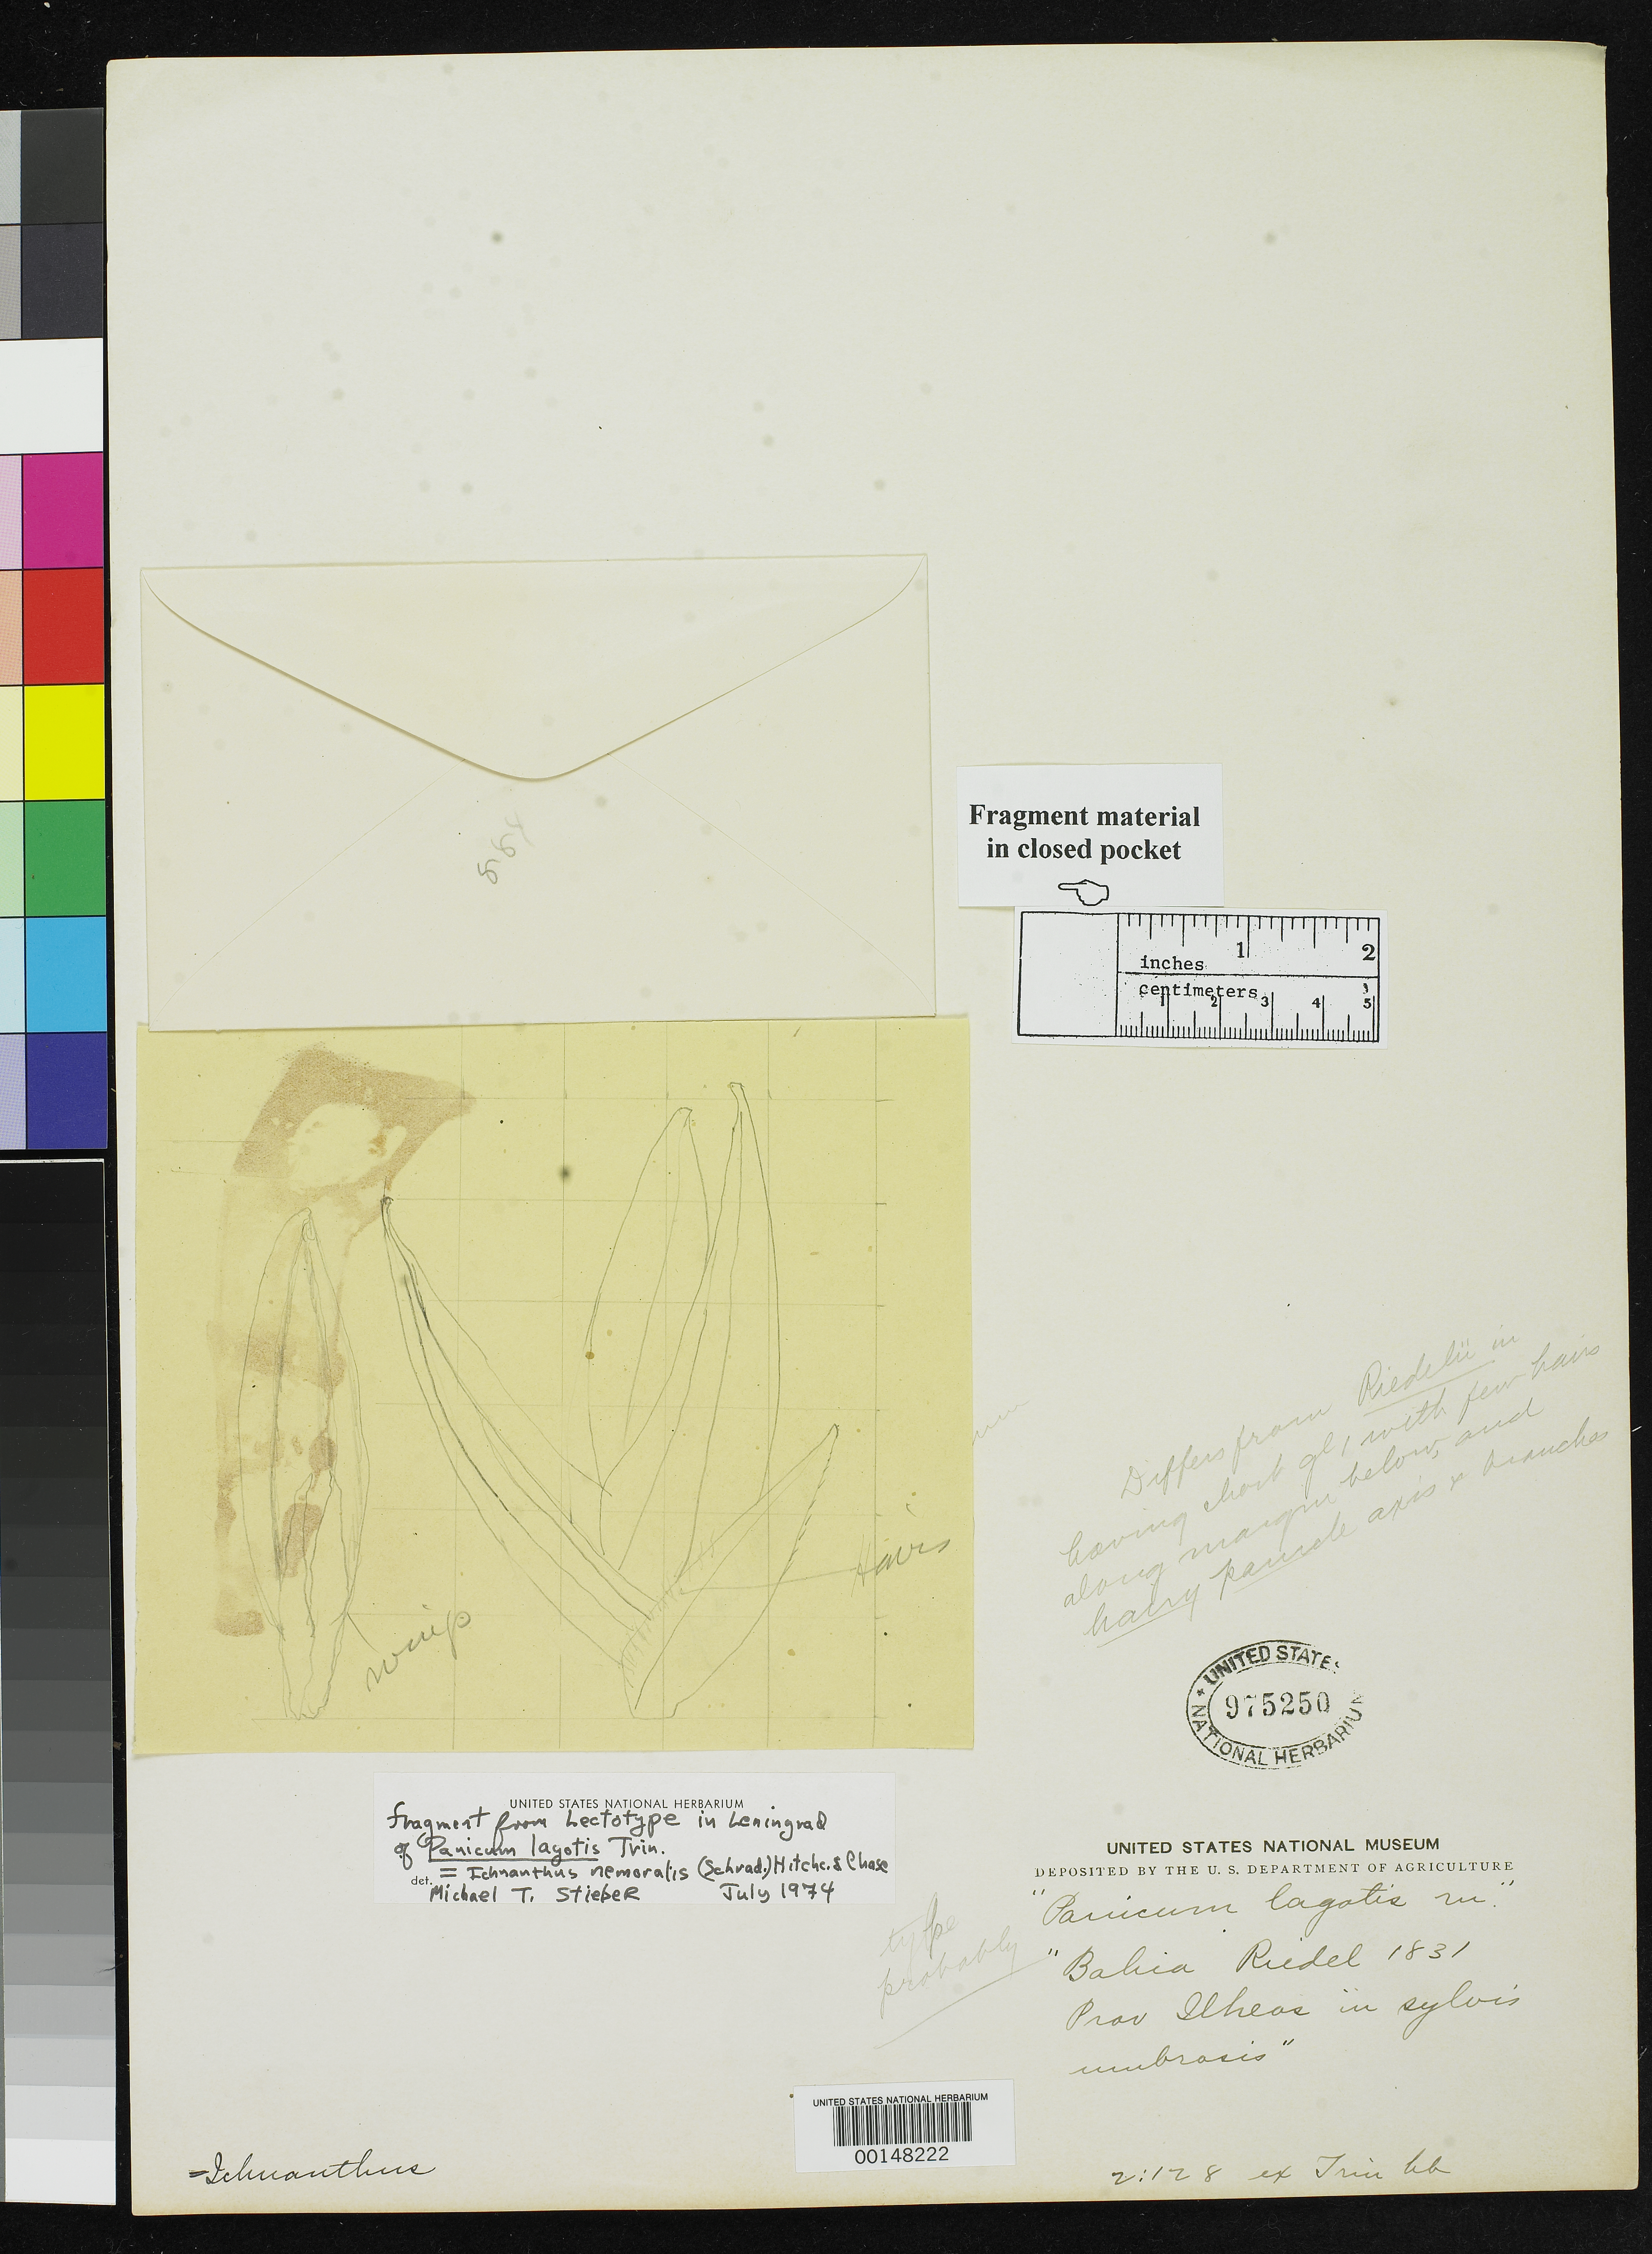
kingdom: Plantae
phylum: Tracheophyta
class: Liliopsida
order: Poales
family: Poaceae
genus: Panicum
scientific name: Panicum lagotis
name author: Trin.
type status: Type Fragment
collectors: L. Riedel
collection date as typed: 1831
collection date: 1831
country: Brazil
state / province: Bahia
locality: Ilheos.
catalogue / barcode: US 975250